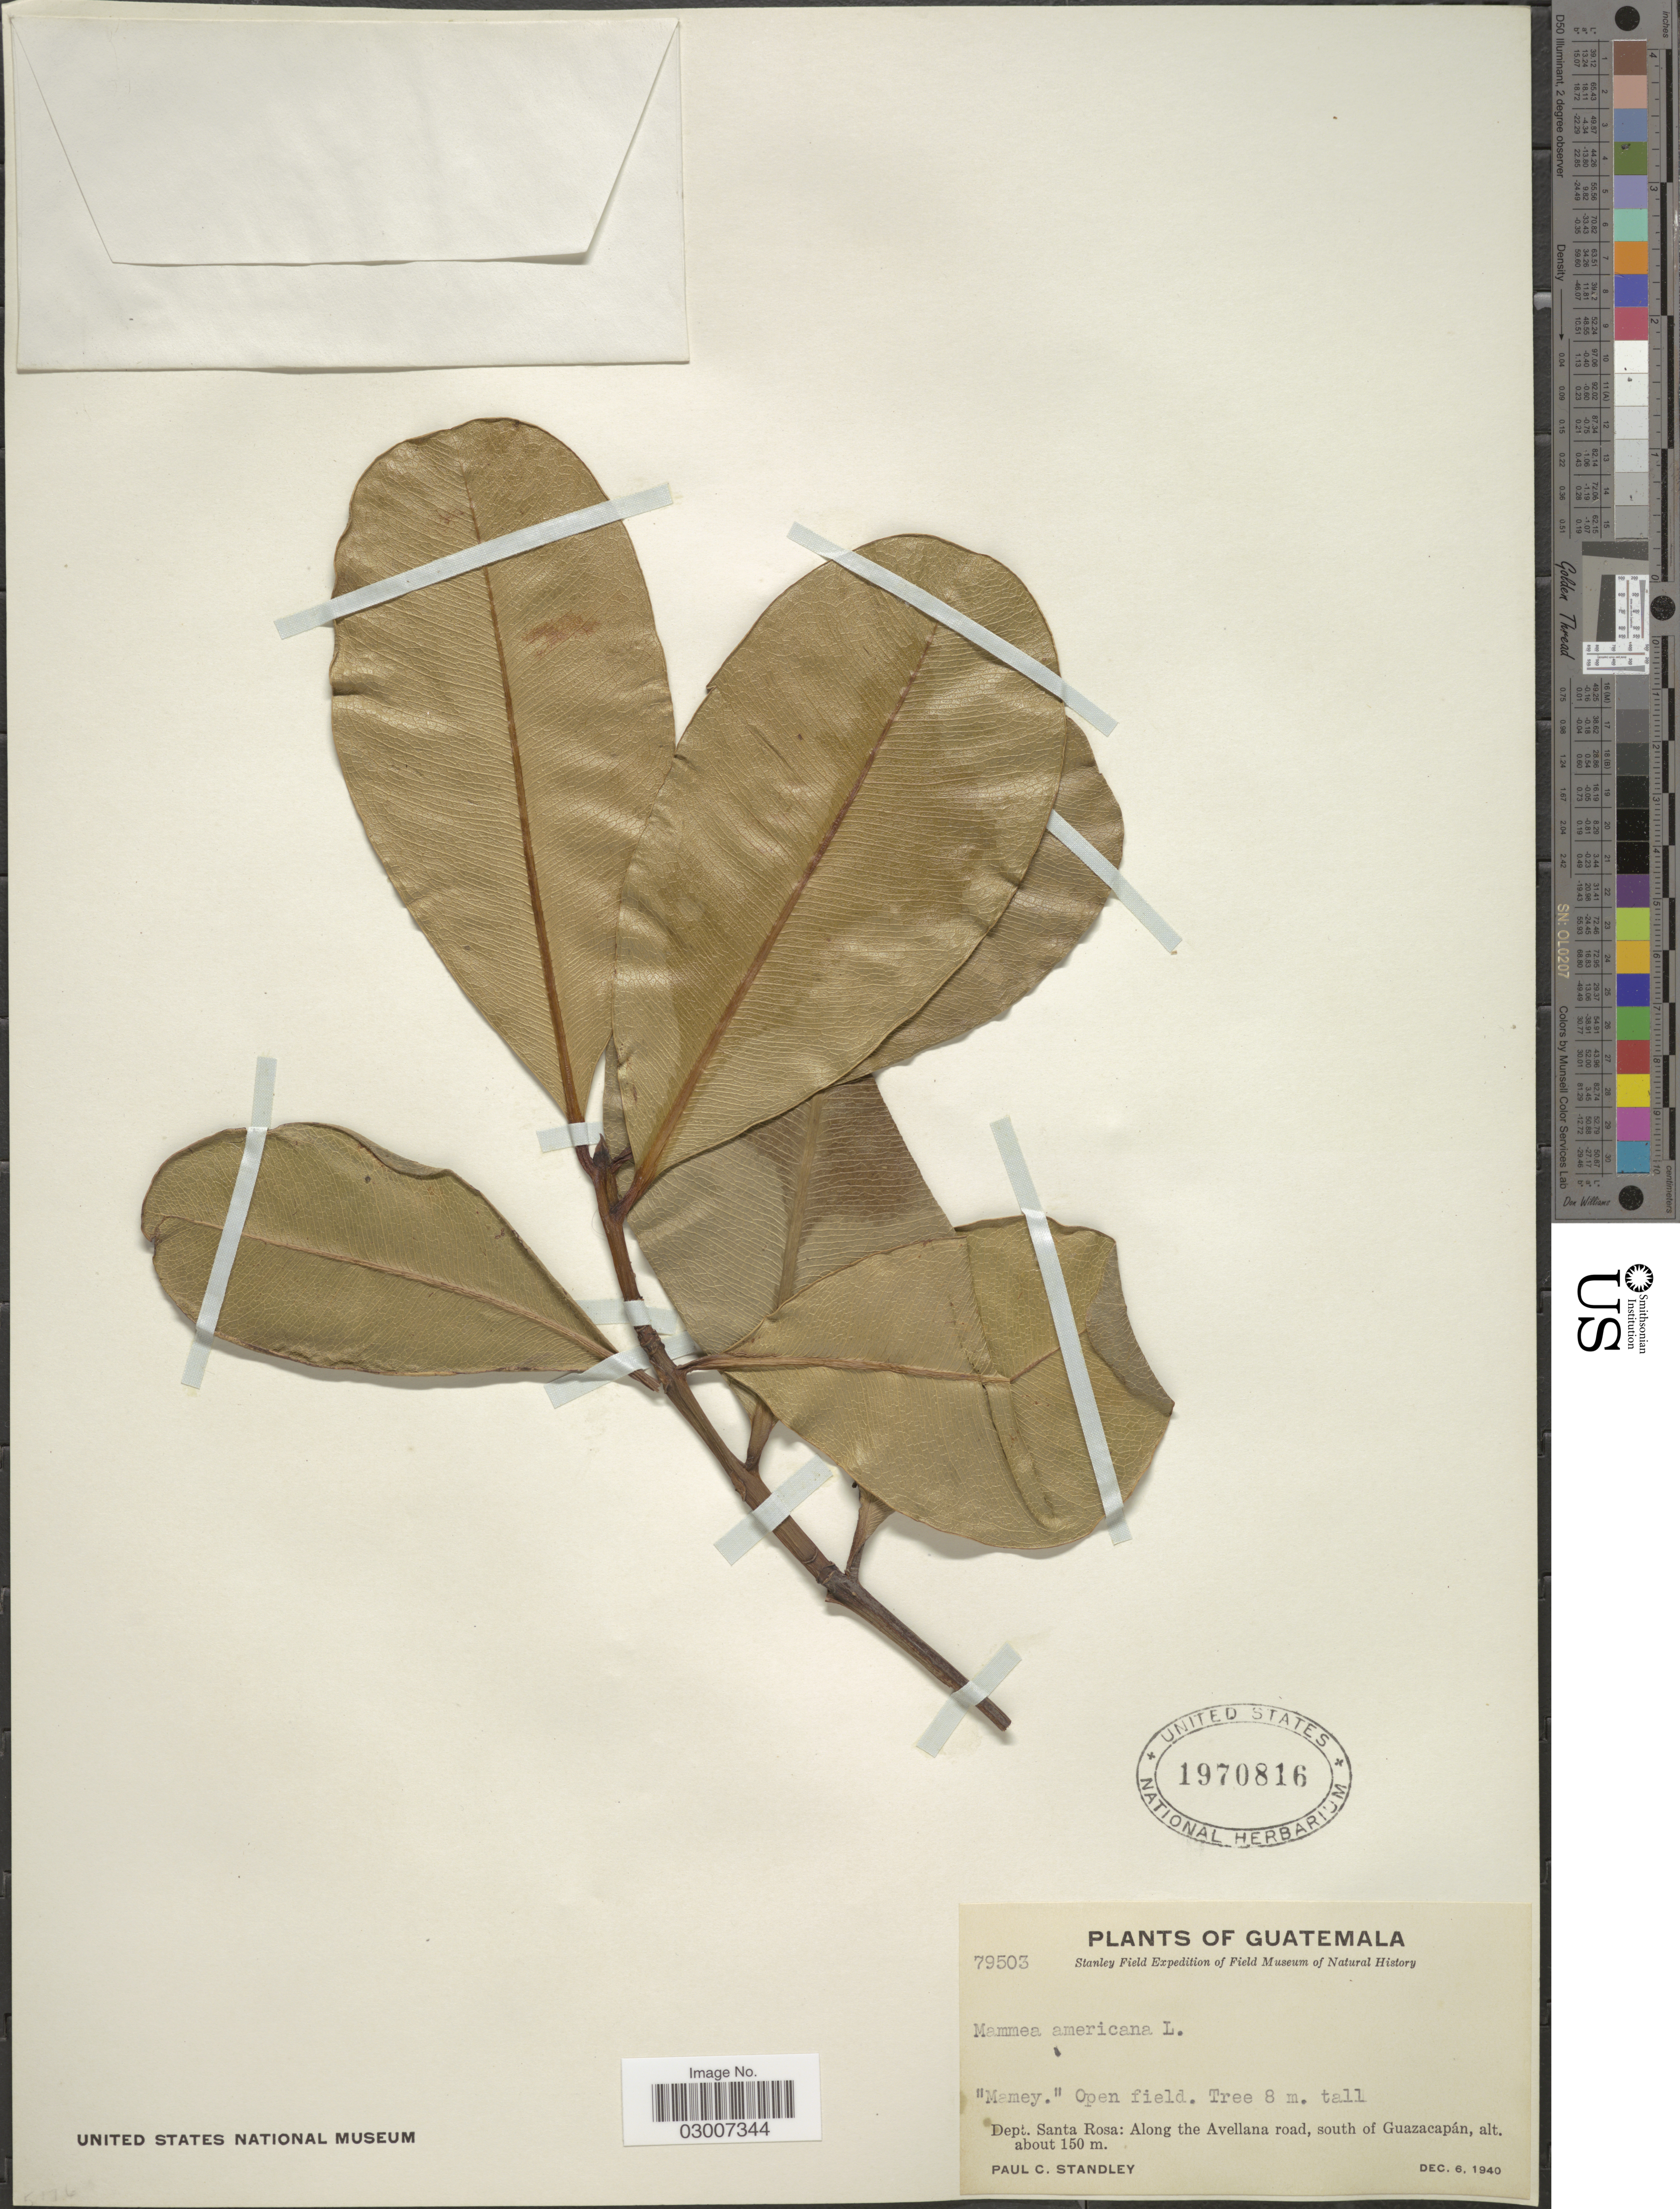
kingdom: Plantae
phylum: Tracheophyta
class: Magnoliopsida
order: Malpighiales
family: Calophyllaceae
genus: Mammea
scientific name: Mammea americana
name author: L.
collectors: P. C. Standley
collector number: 79503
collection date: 1940-12-06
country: Guatemala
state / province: Santa Rosa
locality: Dept. Santa Rosa: Along the Avellana road, south of Guazacapán.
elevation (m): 150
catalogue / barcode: US 1970816